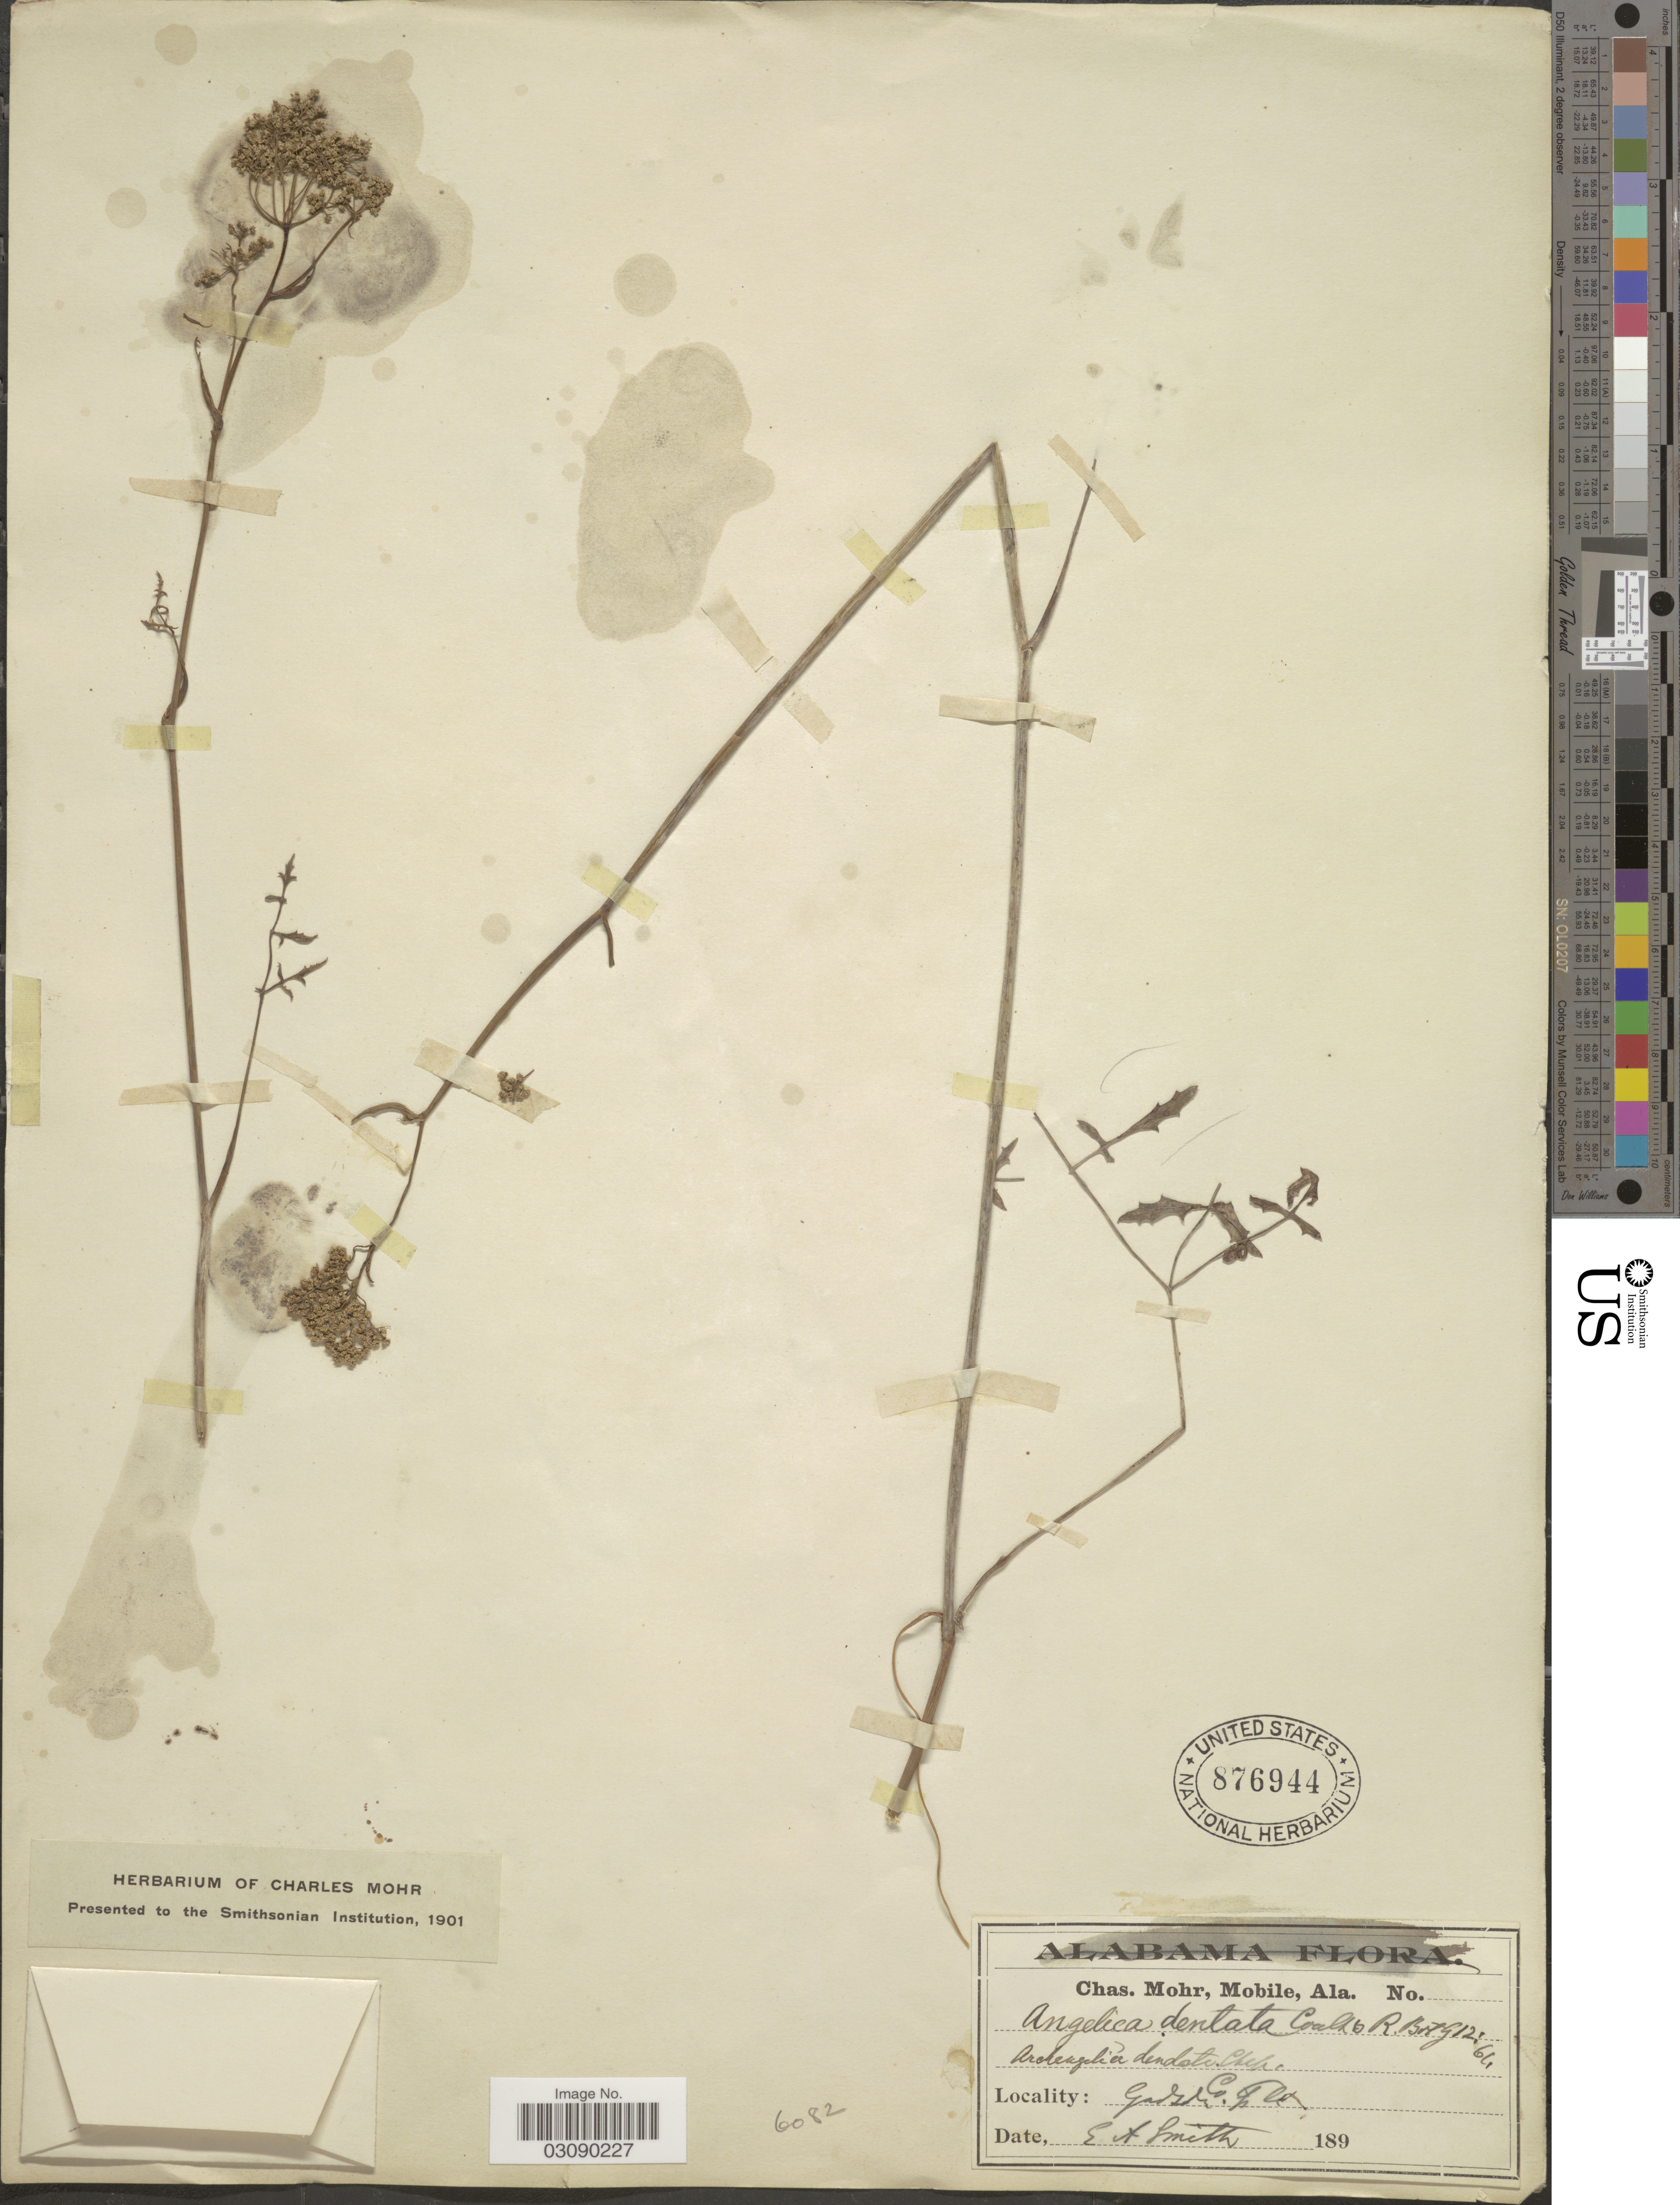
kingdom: Plantae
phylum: Tracheophyta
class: Magnoliopsida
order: Apiales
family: Apiaceae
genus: Angelica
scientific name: Angelica dentata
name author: (Chapm.) J.M. Coult. & Rose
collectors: E. A. Smith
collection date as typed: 189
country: United States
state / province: Florida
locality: Gadsden Co.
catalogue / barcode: US 876944